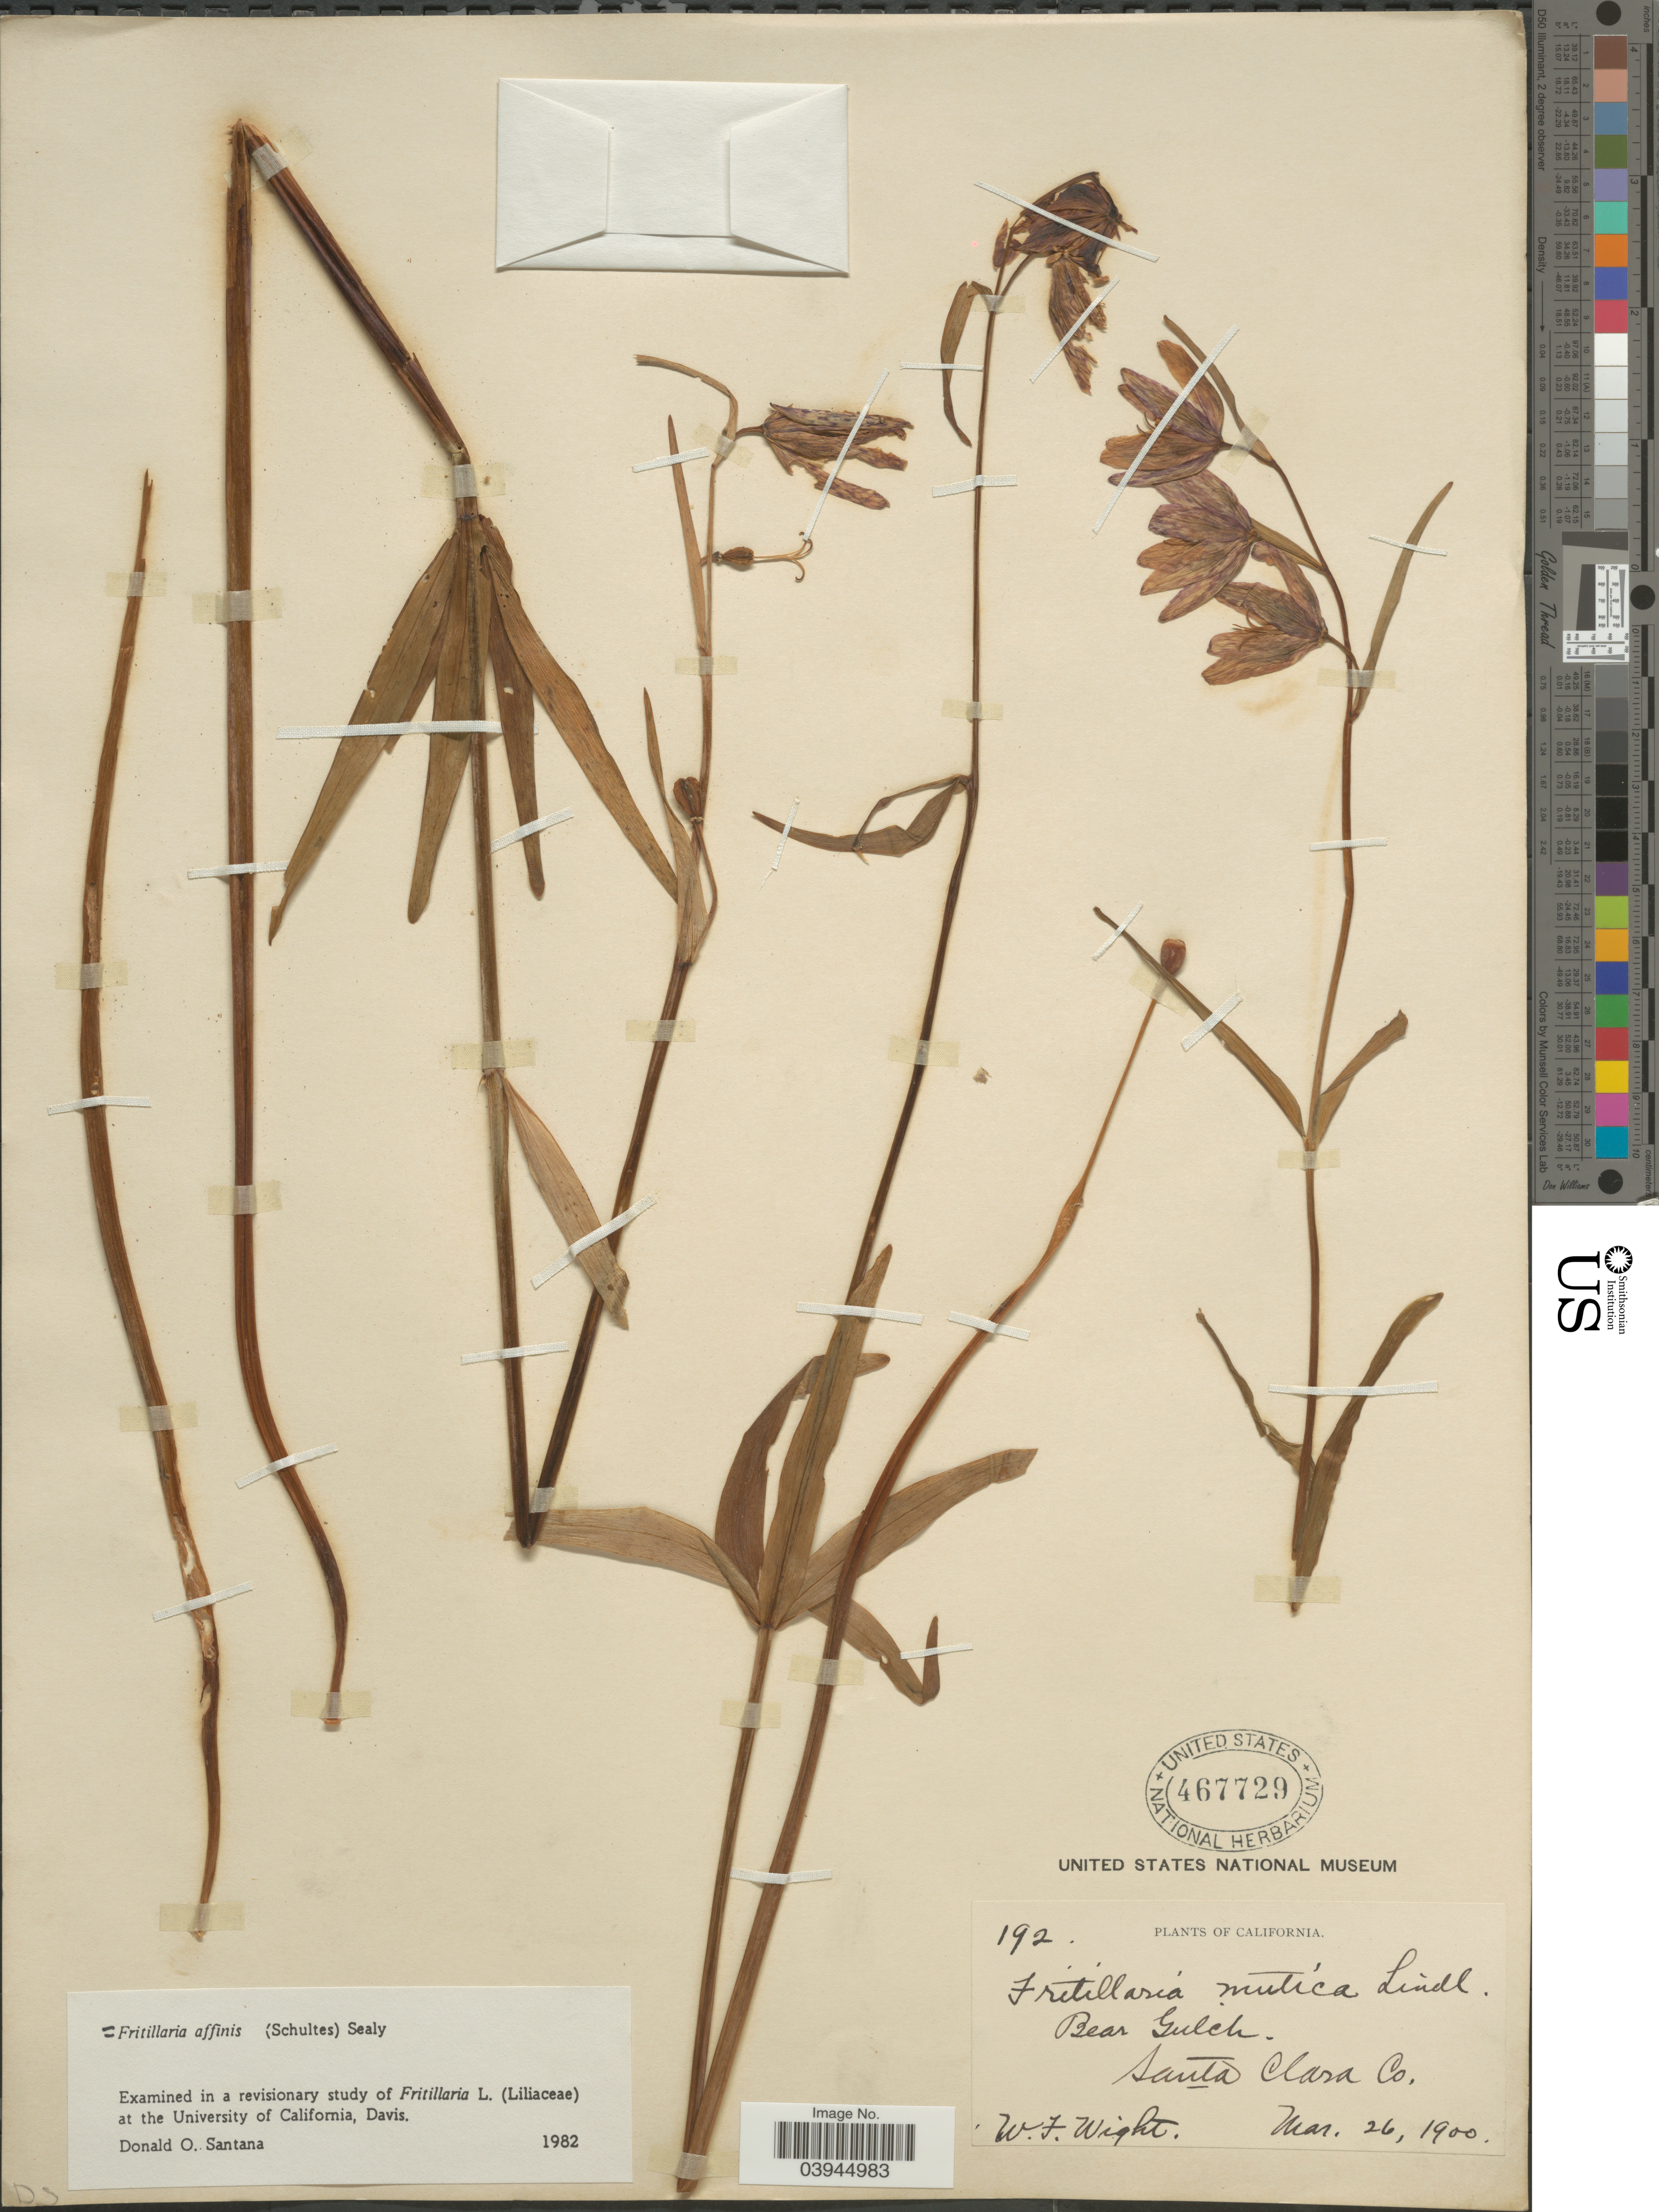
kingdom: Plantae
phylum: Tracheophyta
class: Liliopsida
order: Liliales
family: Liliaceae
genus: Fritillaria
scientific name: Fritillaria affinis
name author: (Schult. & Schult. f.) Sealy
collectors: W. Wight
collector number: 192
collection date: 1900-03-26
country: United States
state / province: California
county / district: Santa Clara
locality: Bear Gulch. Santa Clara Co.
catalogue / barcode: US 467729